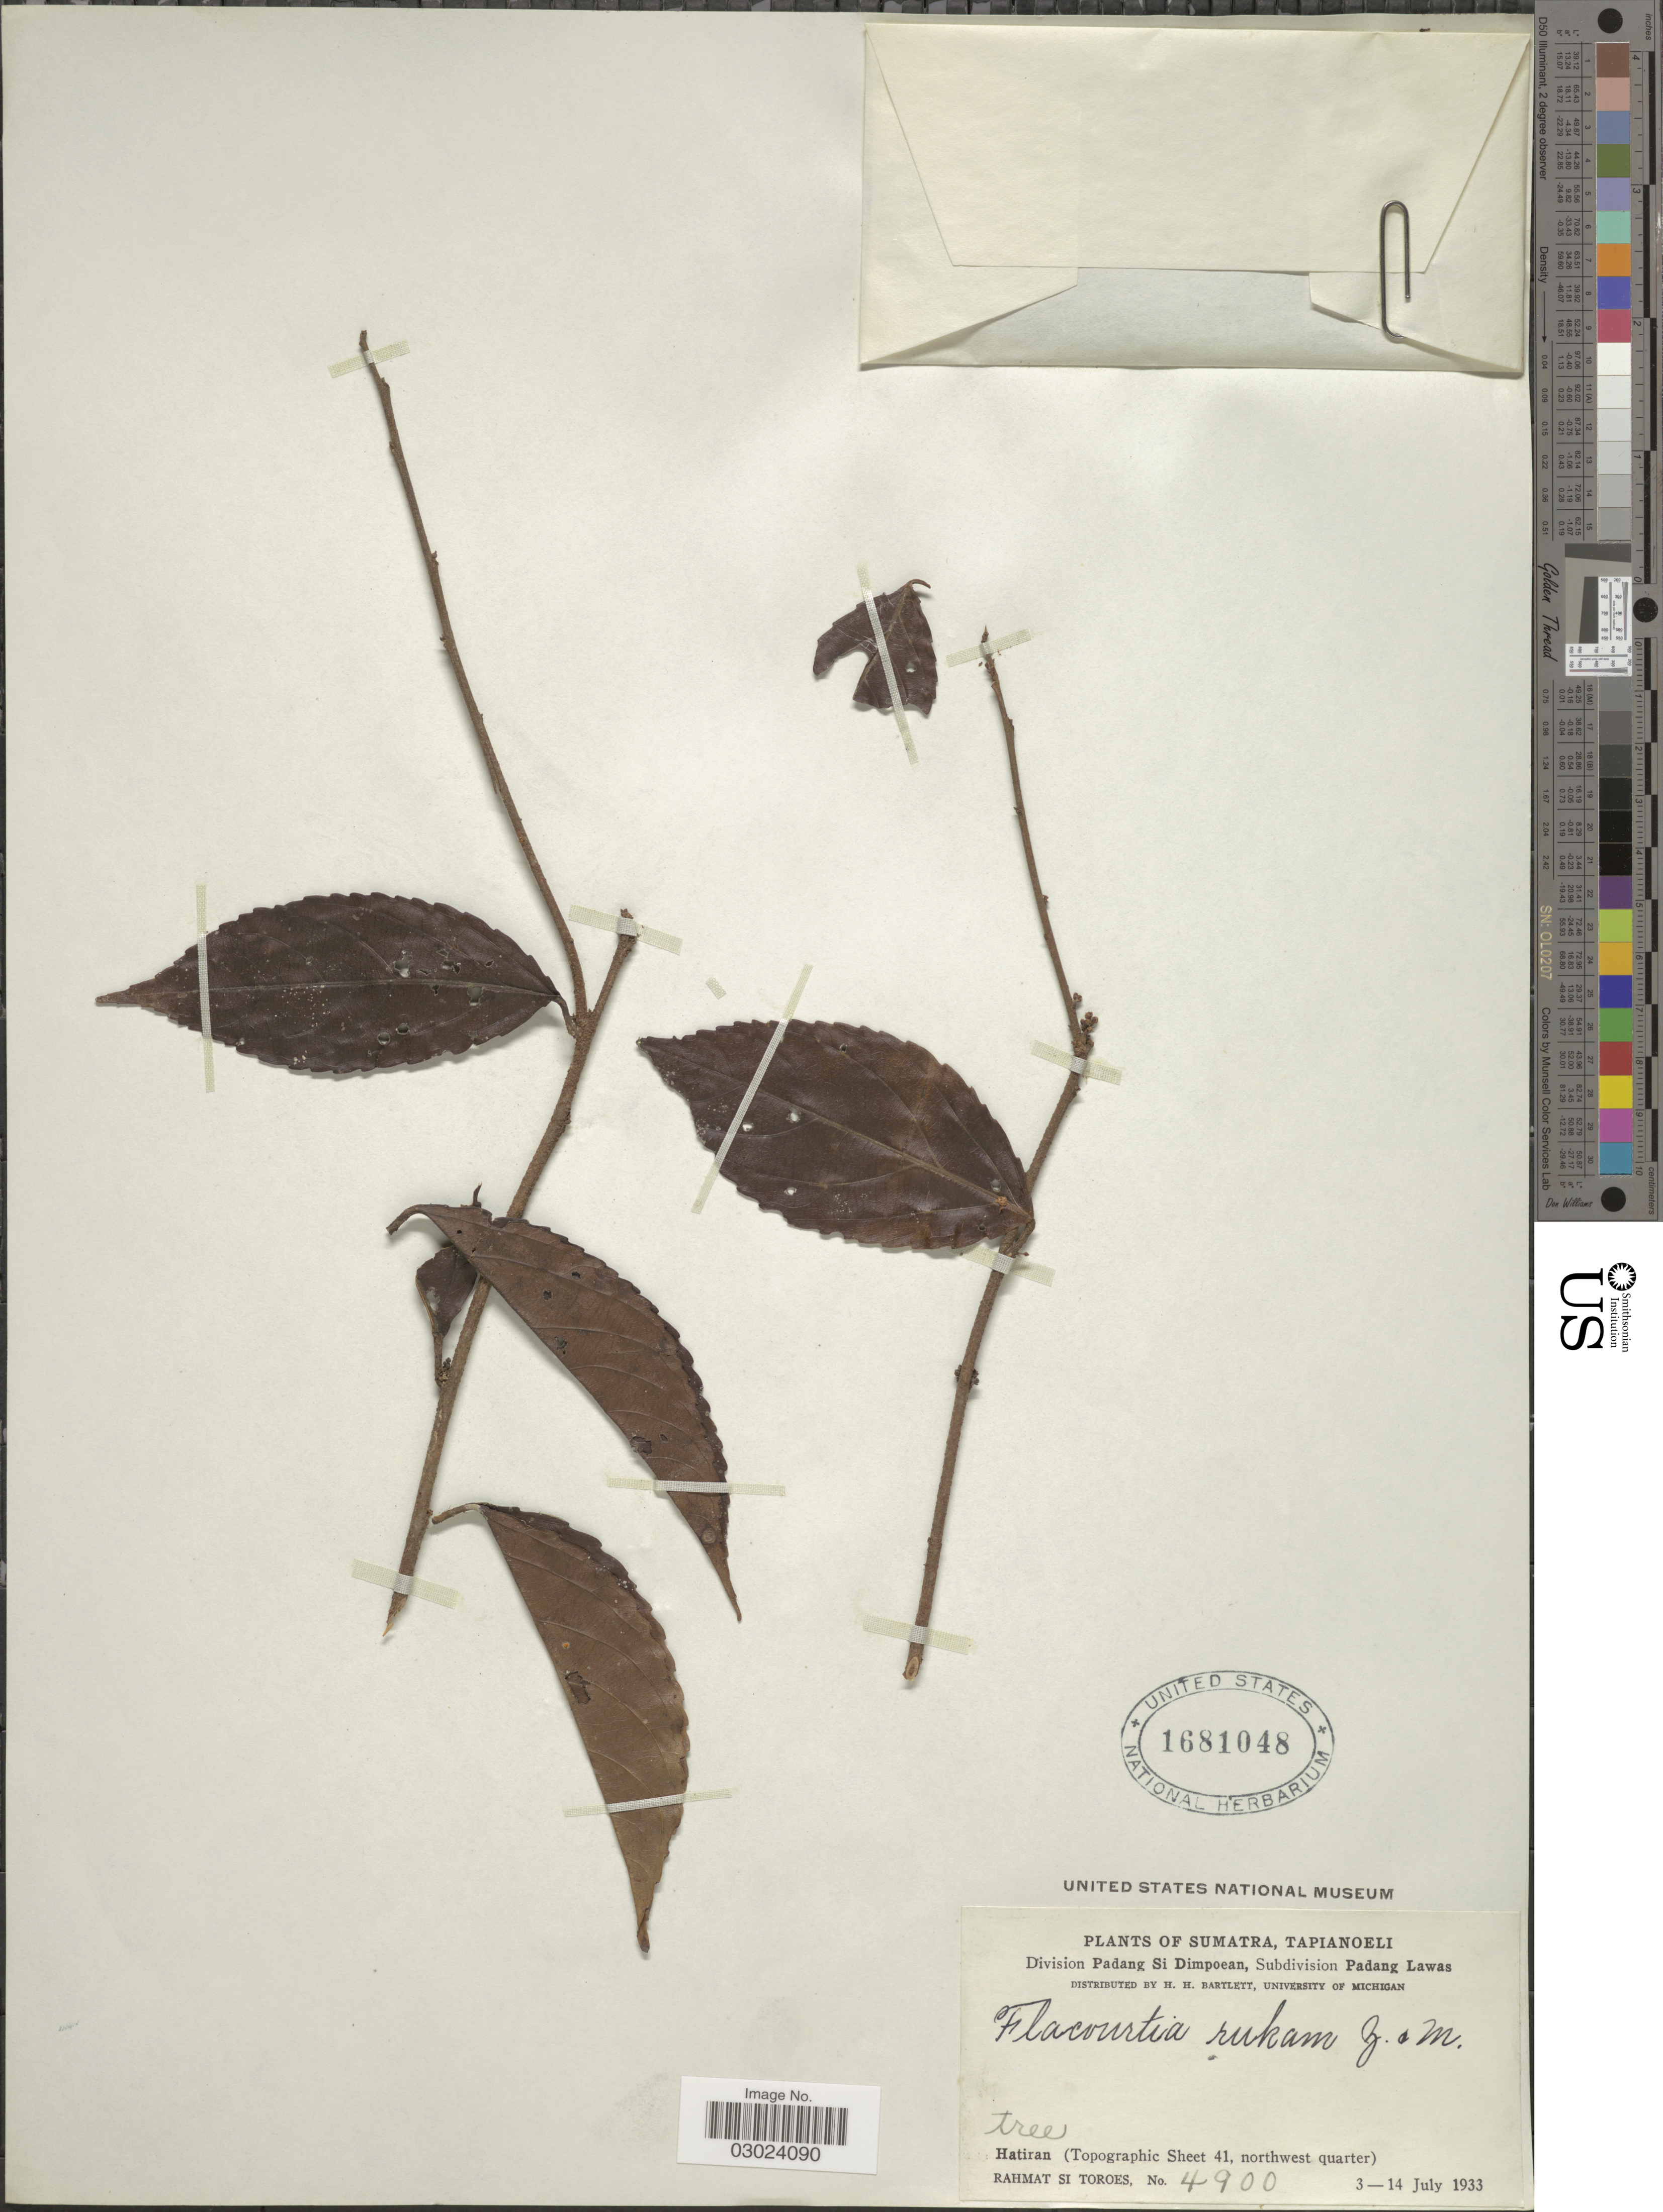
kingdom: Plantae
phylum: Tracheophyta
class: Magnoliopsida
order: Malpighiales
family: Salicaceae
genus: Flacourtia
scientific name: Flacourtia rukam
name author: Zoll. & Moritzi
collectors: Rahmat Si Boeea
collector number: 4900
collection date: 1933-07-03/1933-07-14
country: Indonesia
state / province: Sumatra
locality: Tapianoeli. Division Padan Si Dimpoean, Subdivision Padang Lawas. Hatiran (Topographic Sheet 41, northwest quarter).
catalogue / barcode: US 1681048